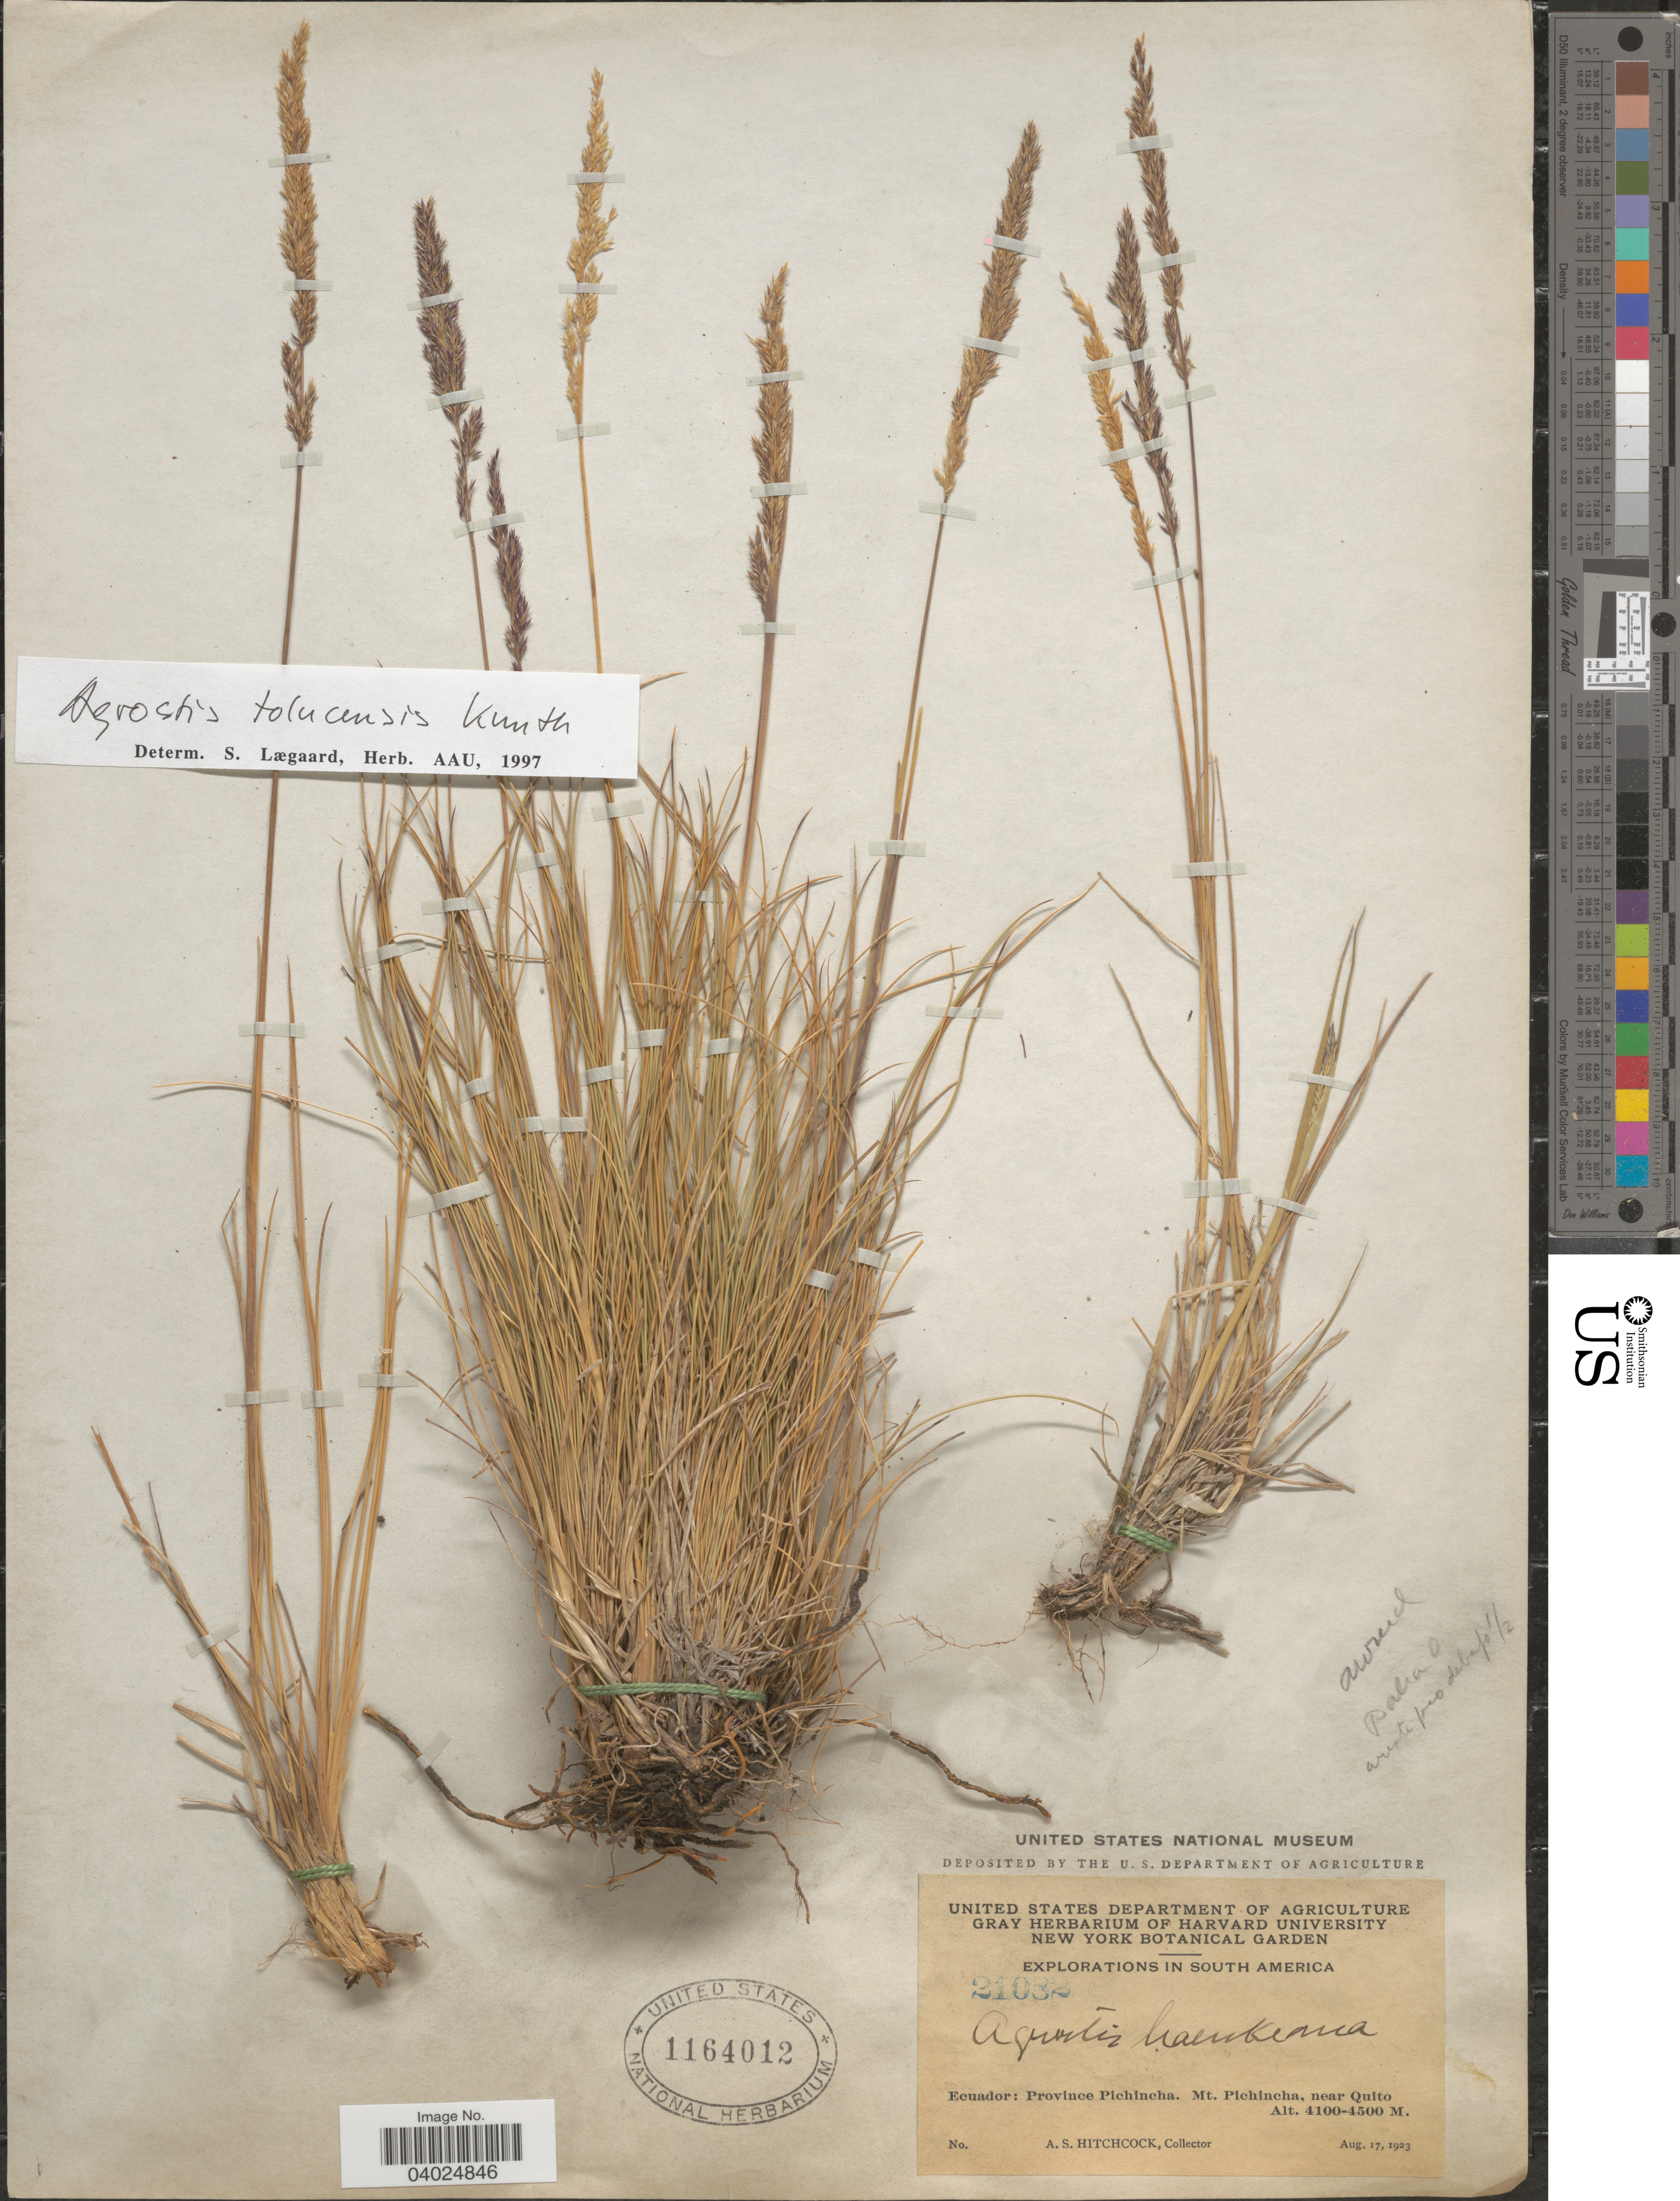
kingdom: Plantae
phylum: Tracheophyta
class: Liliopsida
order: Poales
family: Poaceae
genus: Agrostis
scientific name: Agrostis tolucensis Kunth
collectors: A. S. Hitchcock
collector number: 21032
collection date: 1923-08-17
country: Ecuador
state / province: Pichincha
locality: Mt. Pichincha, near Quito.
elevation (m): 4100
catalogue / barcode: US 1164012